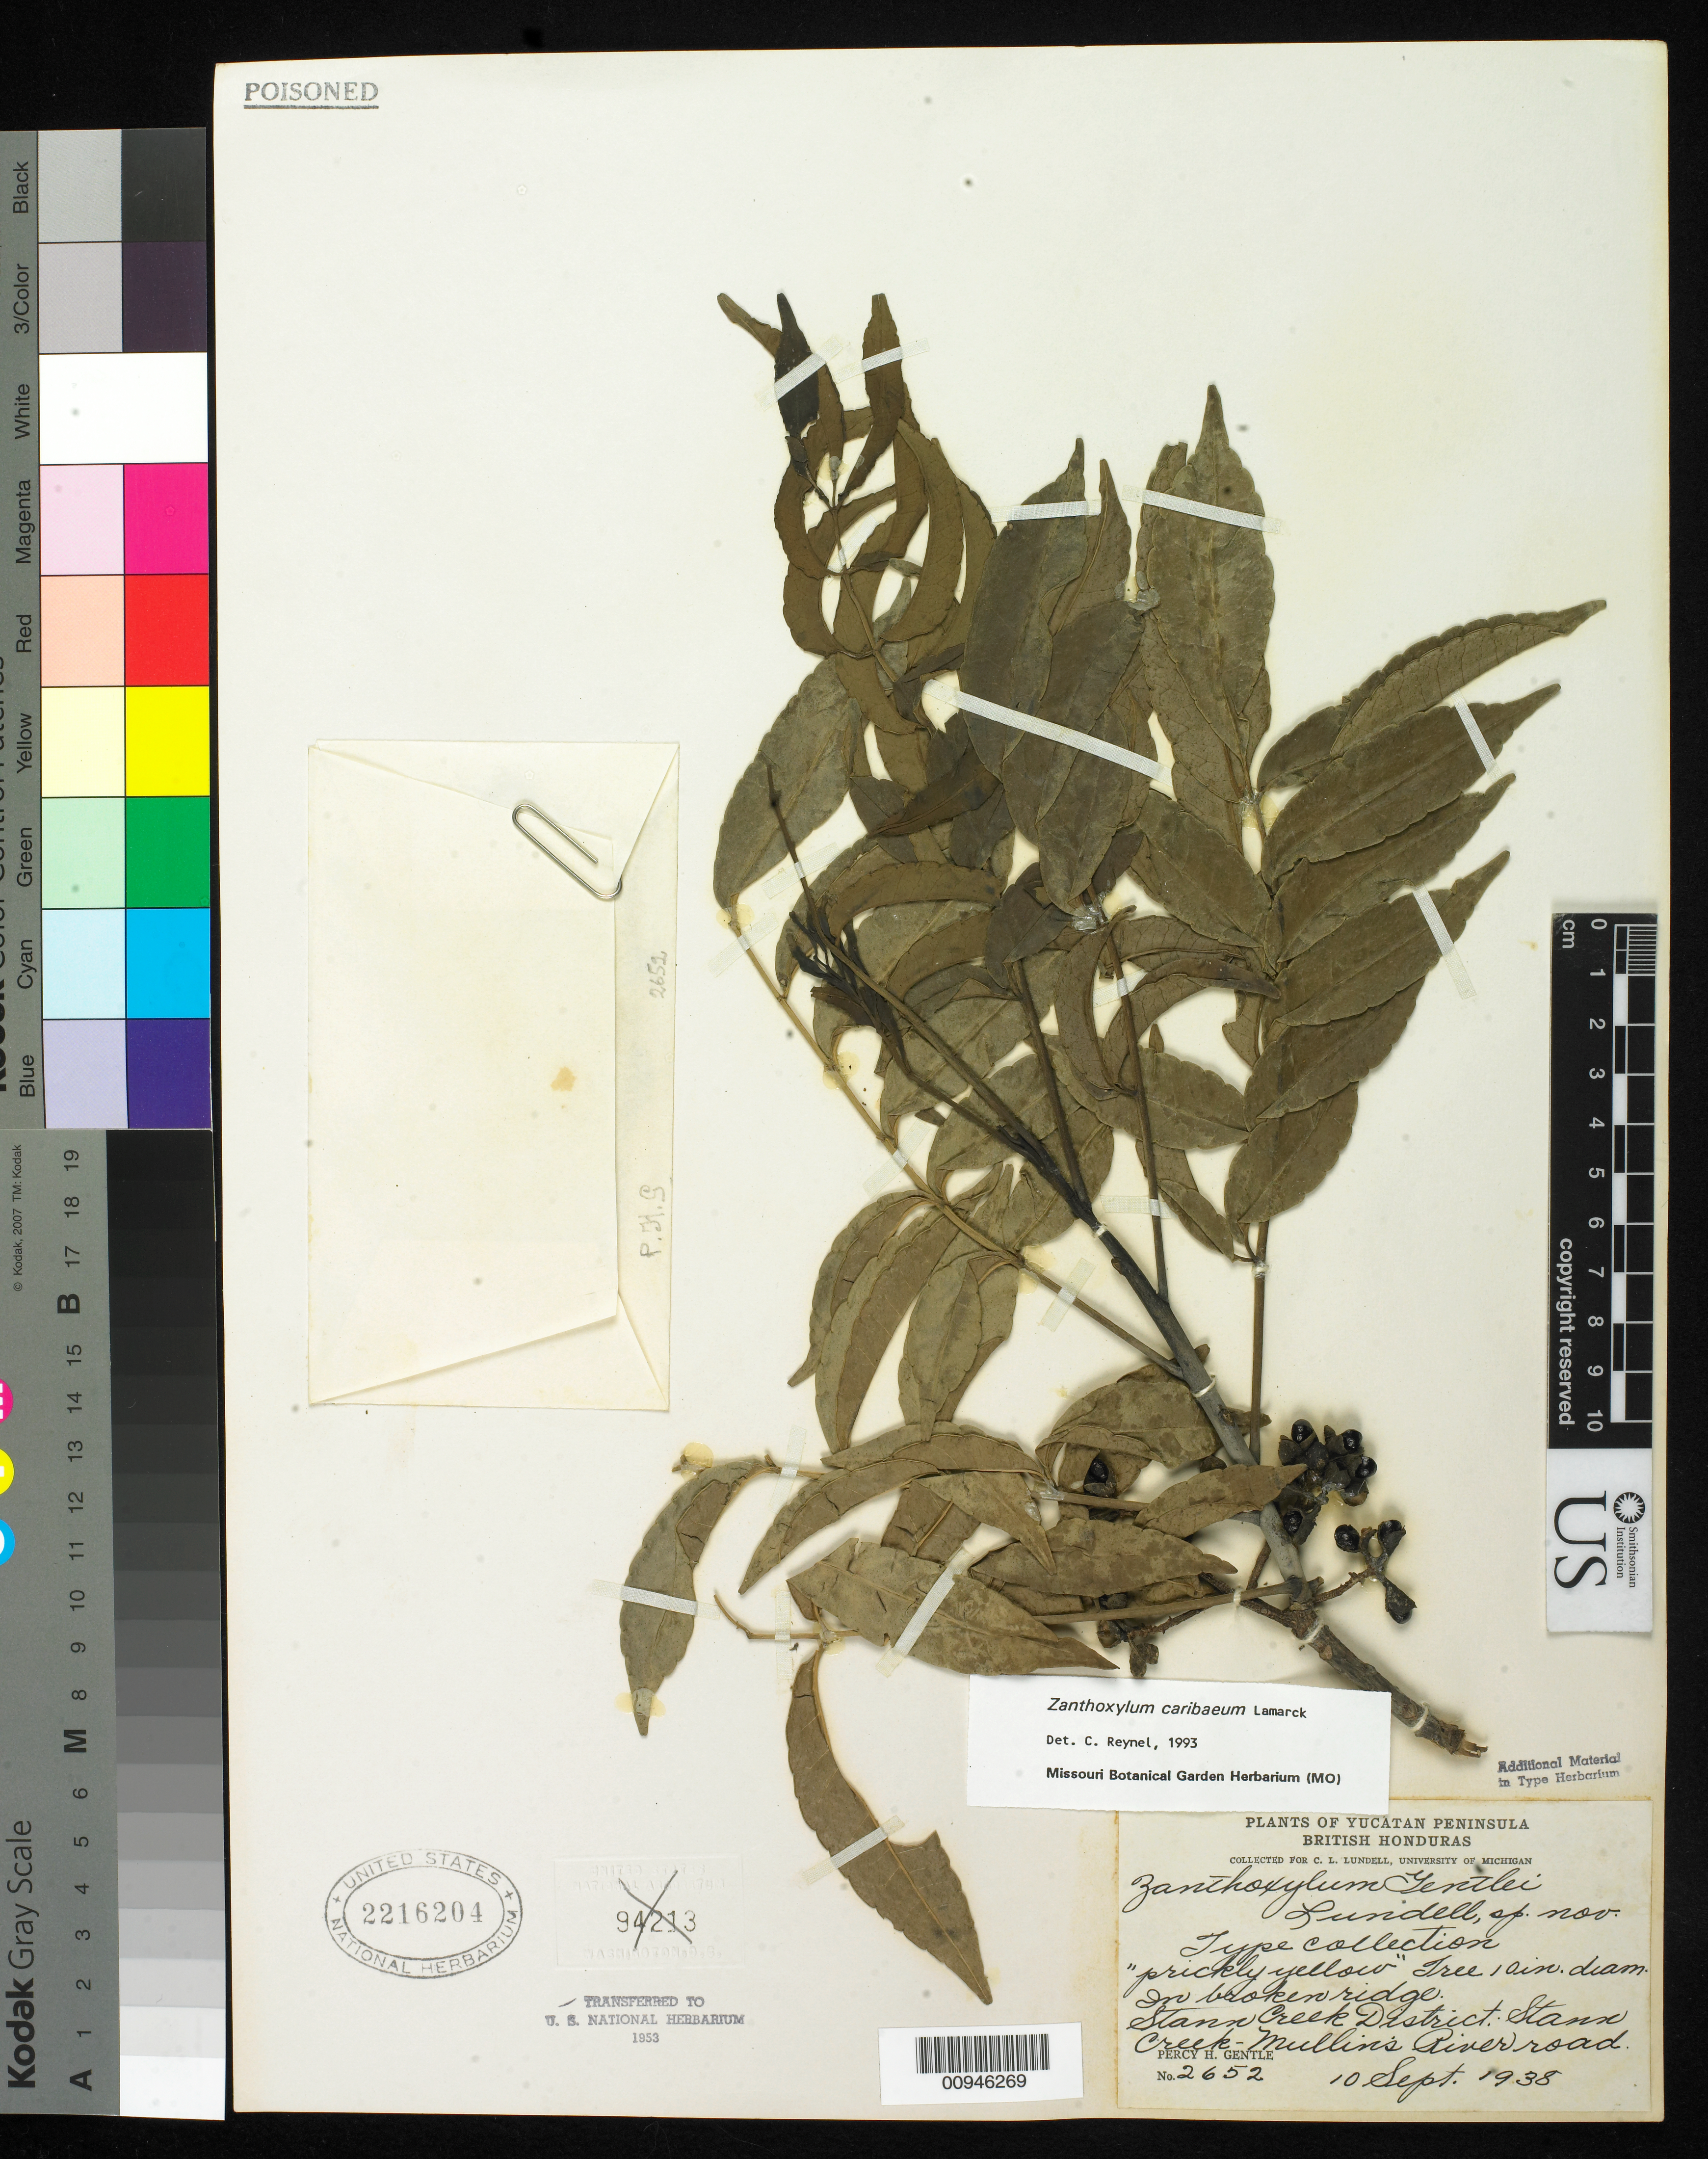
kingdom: Plantae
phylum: Tracheophyta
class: Magnoliopsida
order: Sapindales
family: Rutaceae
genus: Zanthoxylum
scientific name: Zanthoxylum gentlei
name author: Lundell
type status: Isotype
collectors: P. H. Gentle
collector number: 2652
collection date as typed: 10 Sep 1938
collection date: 1938-09-10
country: Belize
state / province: Stann Creek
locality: Stann Creek - Mullin's River road.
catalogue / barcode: US 2216204